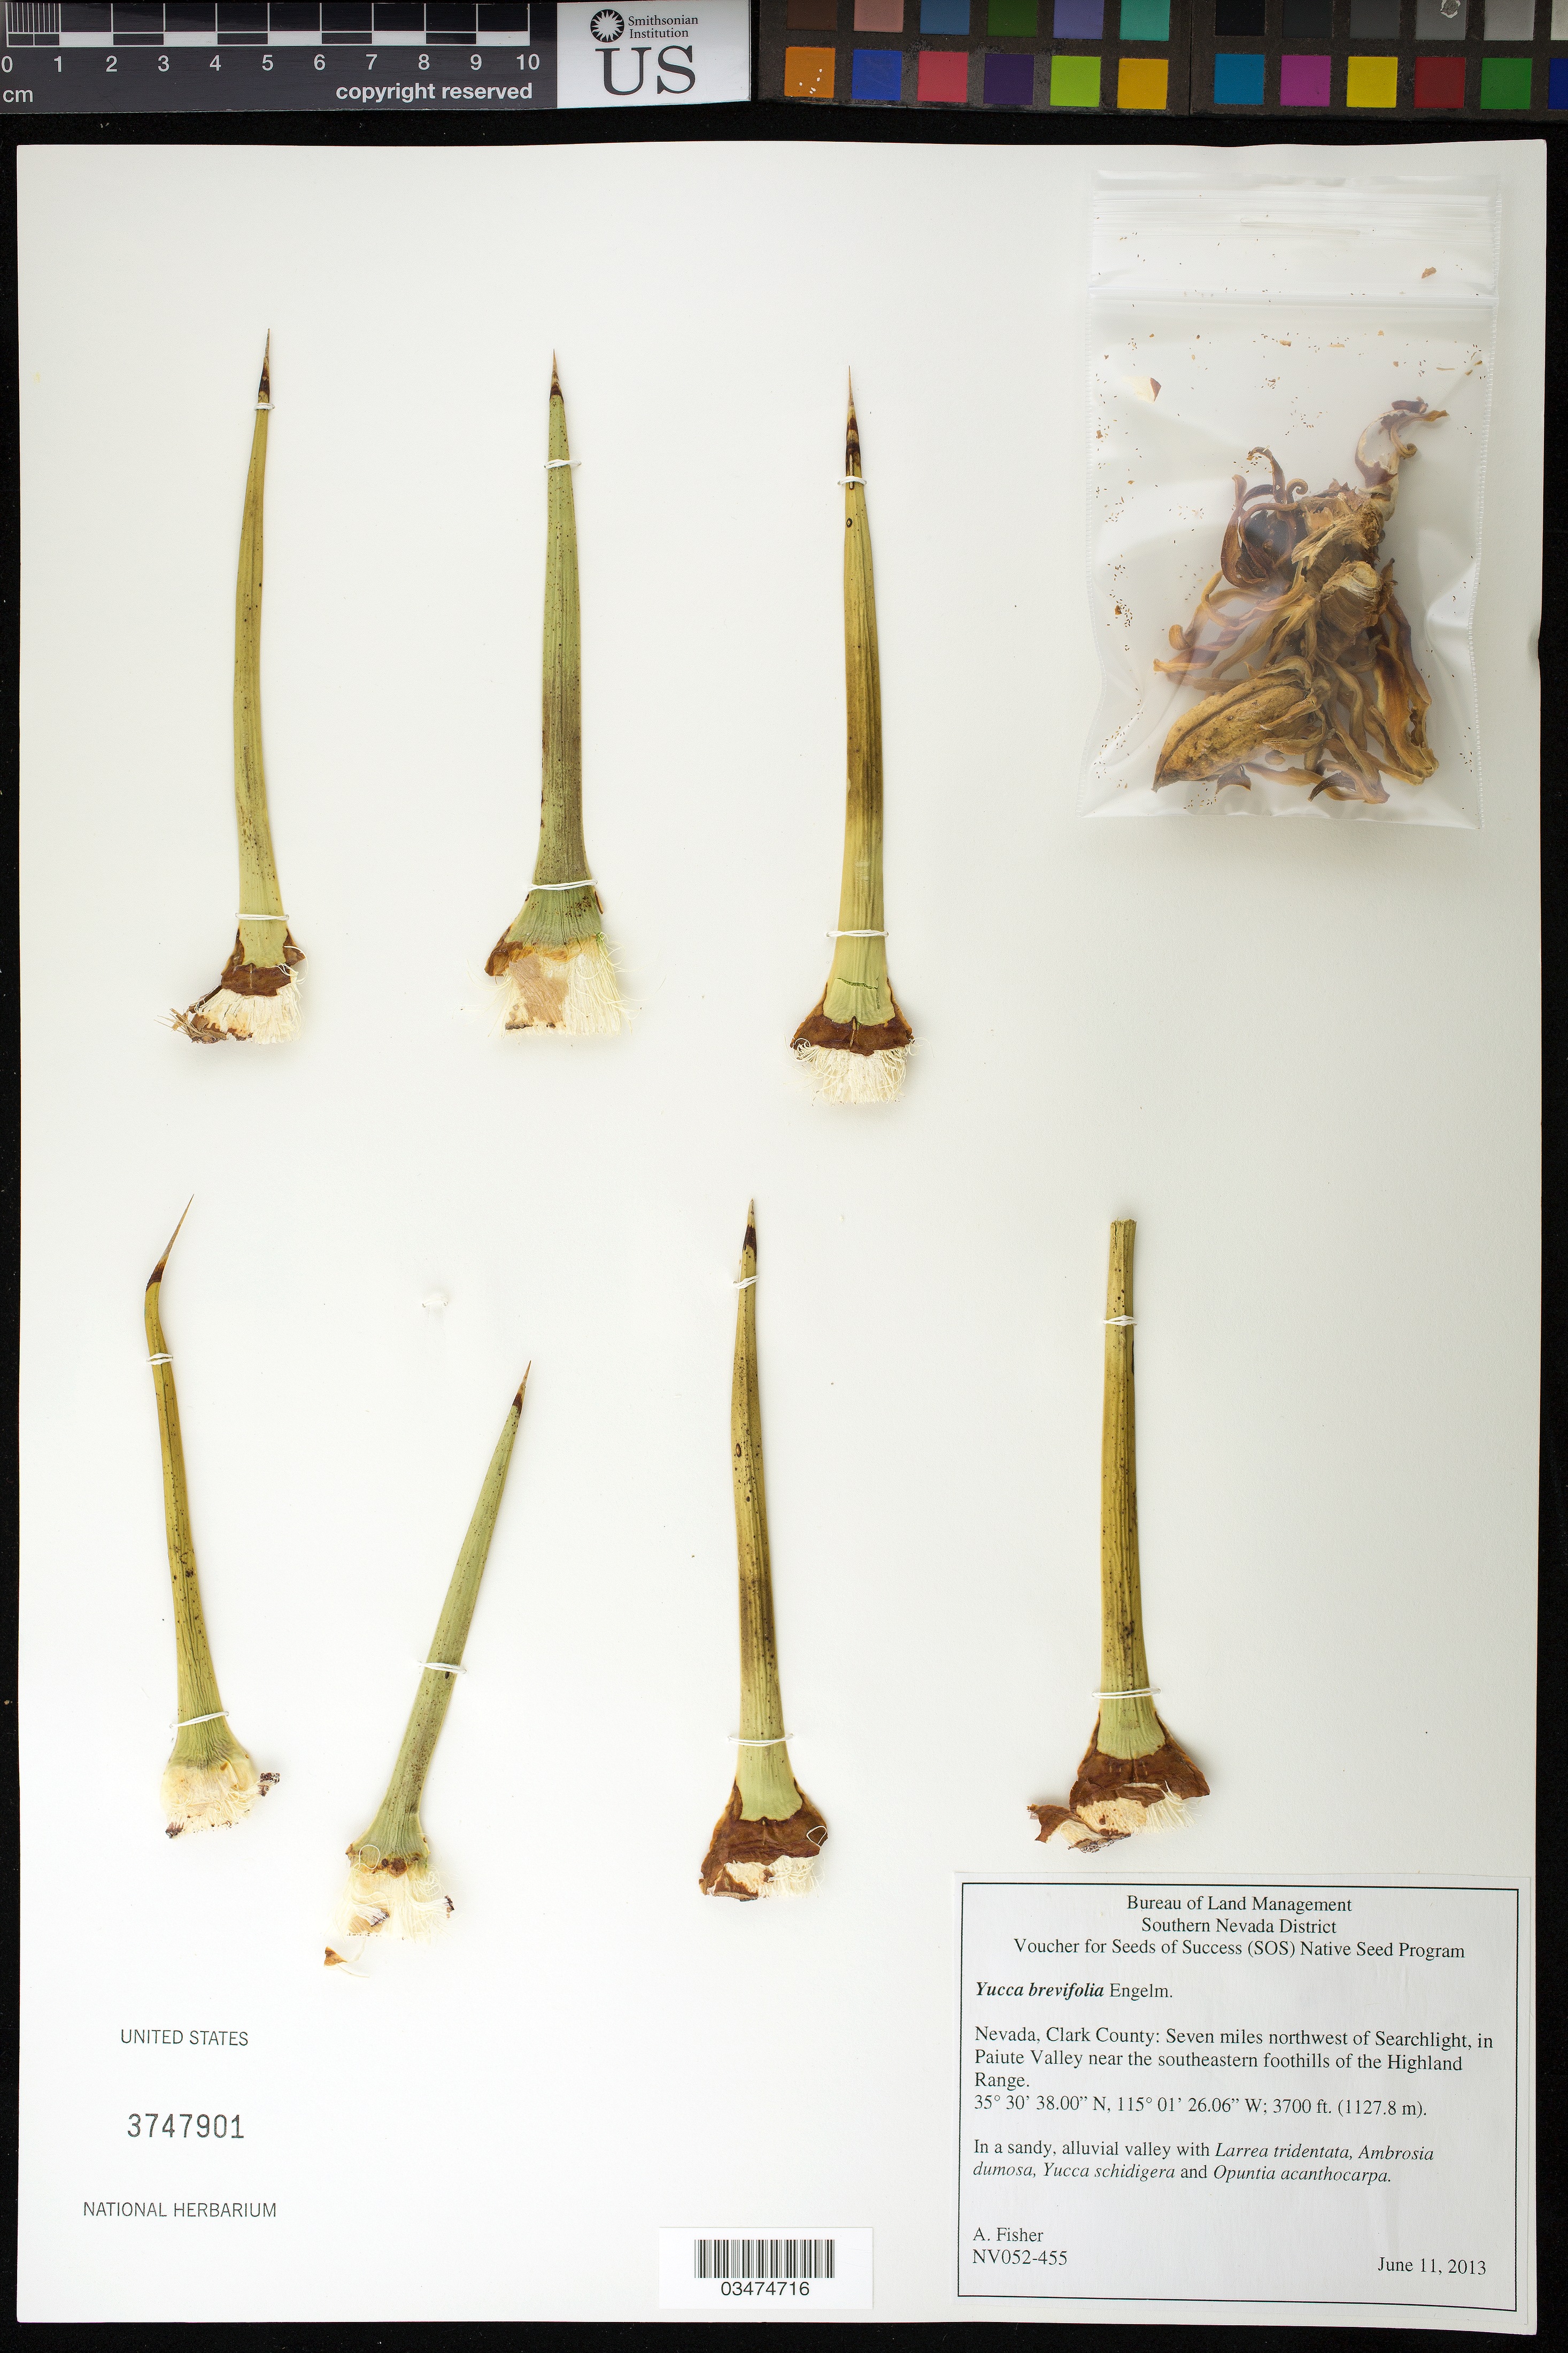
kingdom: Plantae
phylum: Tracheophyta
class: Liliopsida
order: Asparagales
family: Asparagaceae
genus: Yucca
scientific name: Yucca brevifolia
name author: Englem.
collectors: A. Fisher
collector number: NV052-455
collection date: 2013-06-11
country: United States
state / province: Nevada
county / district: Clark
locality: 7 mi. NW of Searchlight, in Paiute Valley near the southeastern foothills of the Highland Range.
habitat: In a sandy, alluvial valley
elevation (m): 1128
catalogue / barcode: US 3747901